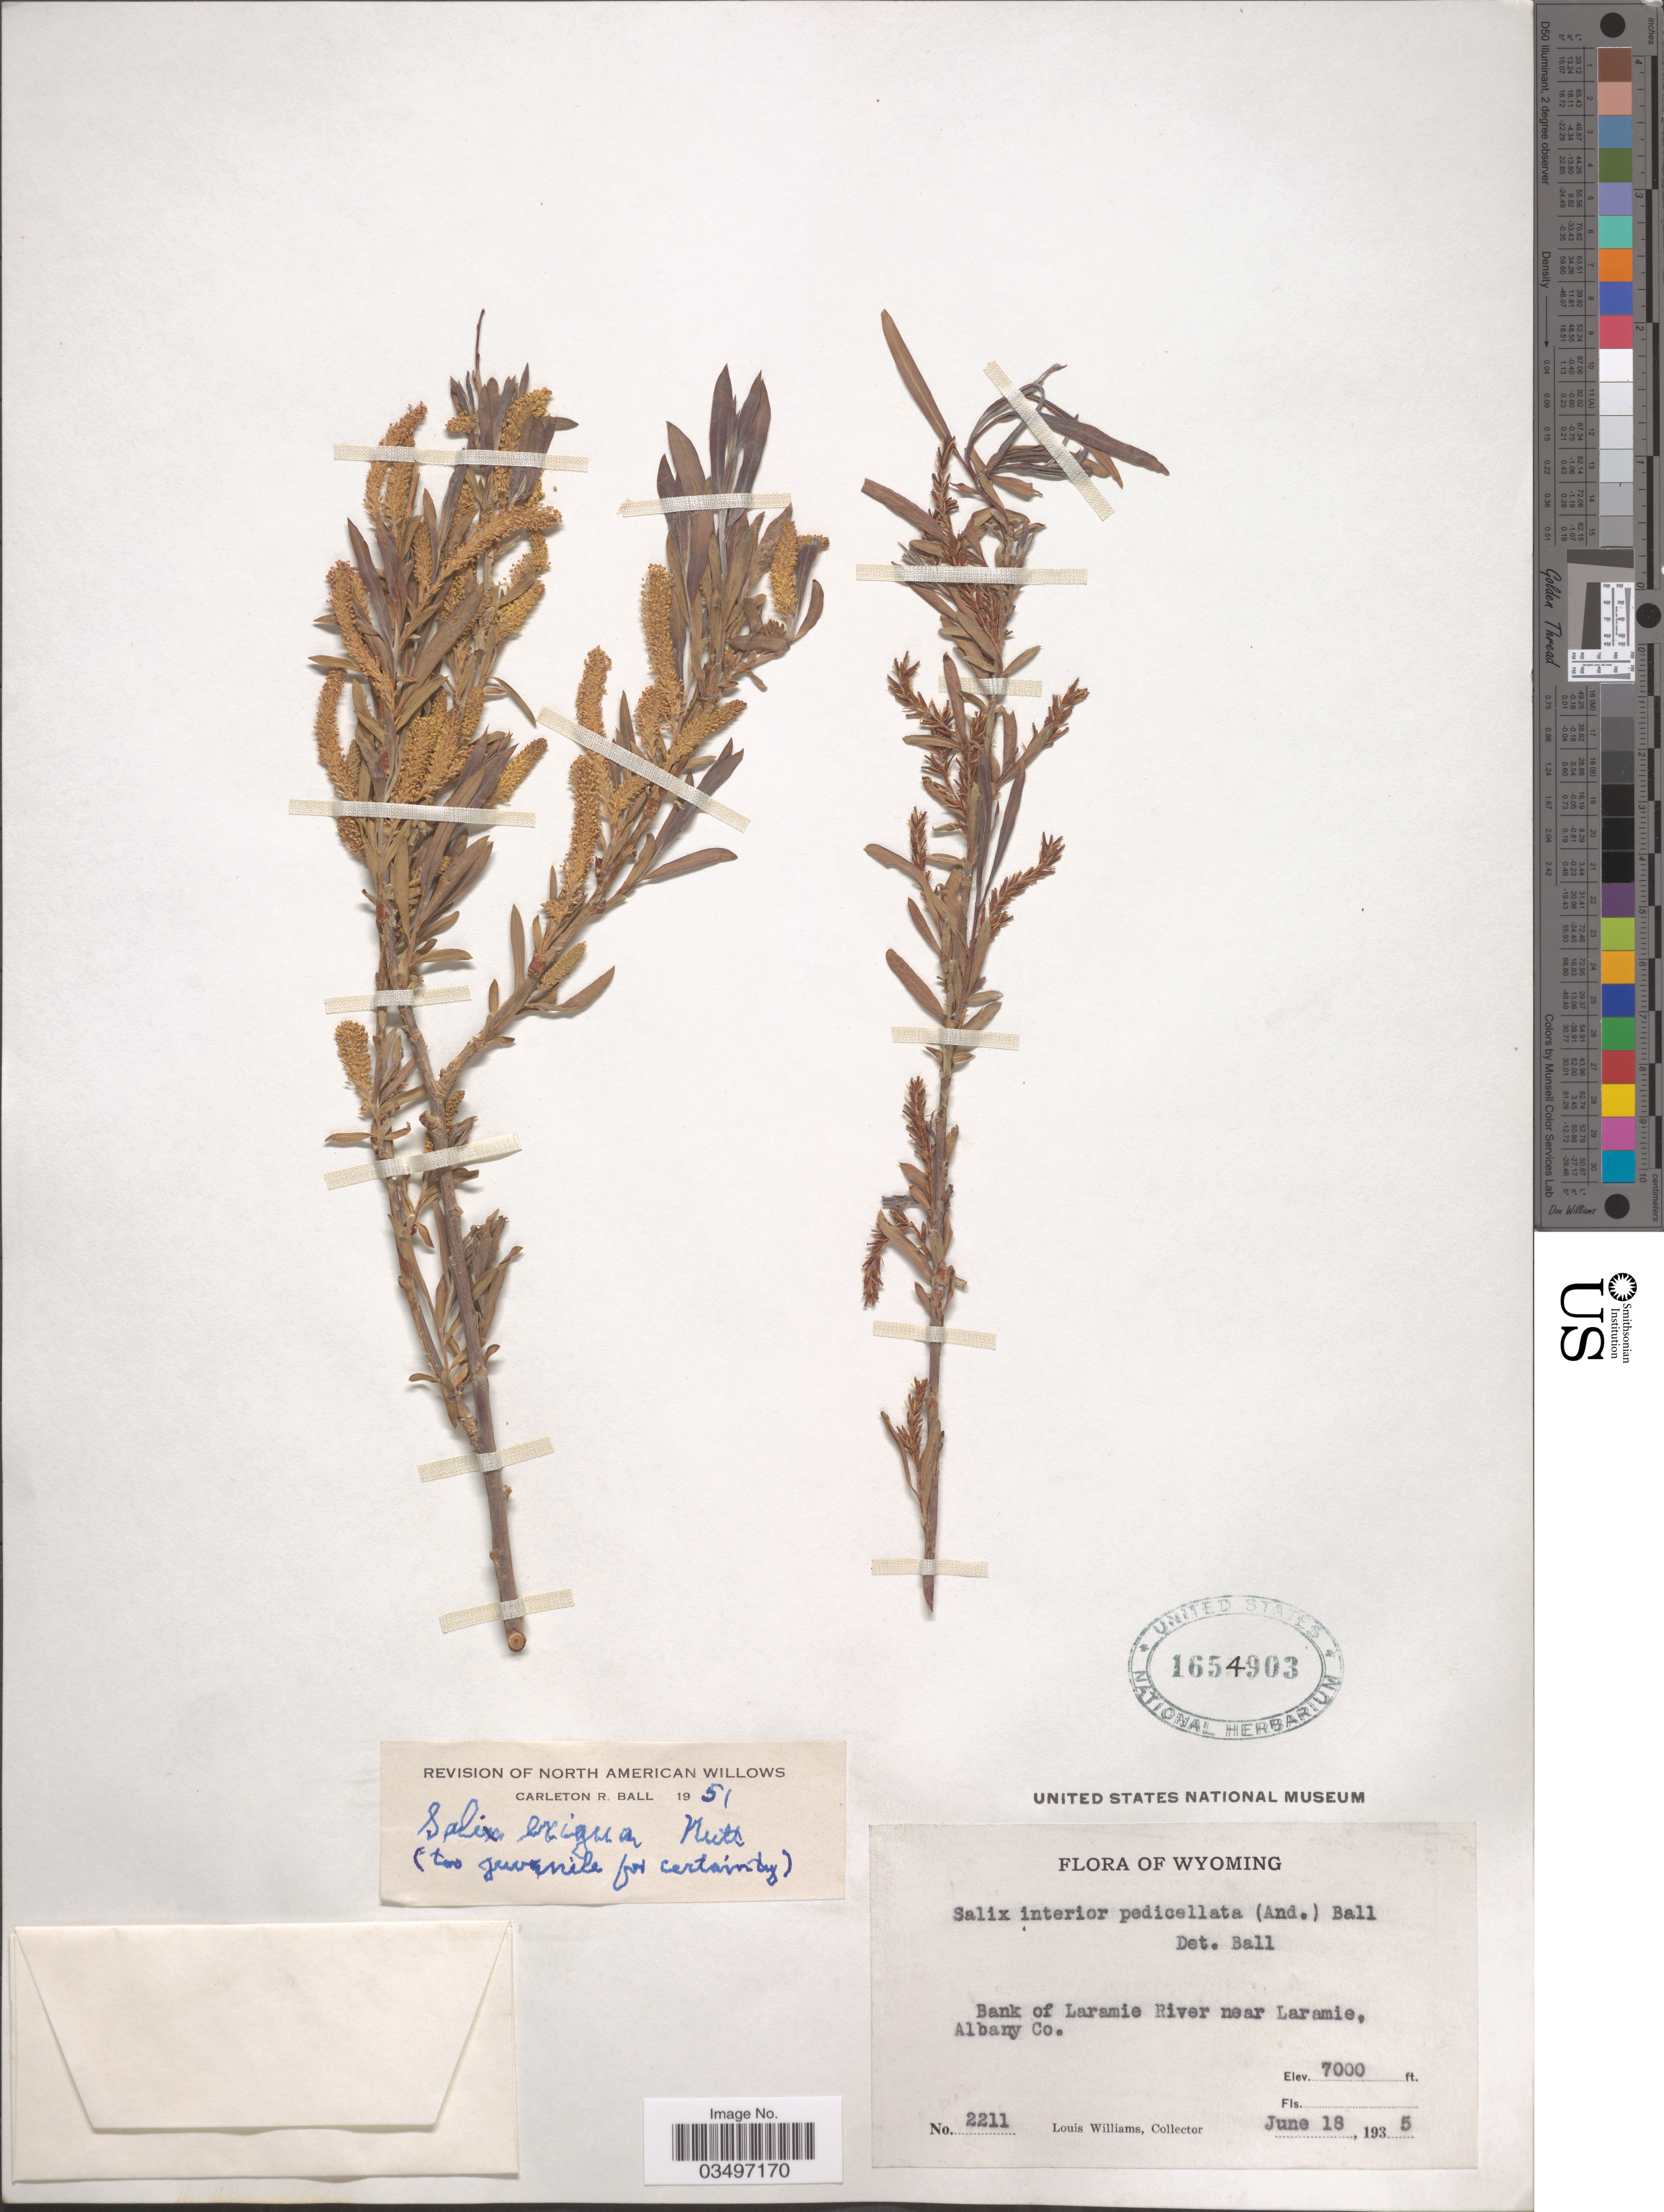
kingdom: Plantae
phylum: Tracheophyta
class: Magnoliopsida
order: Malpighiales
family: Salicaceae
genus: Salix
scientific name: Salix exigua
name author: Nutt.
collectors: L. Williams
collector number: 2211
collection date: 1935-06-18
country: United States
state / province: Wyoming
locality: Bank of Laramie River near Laramie, Albany Co.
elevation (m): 2134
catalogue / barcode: US 1654903